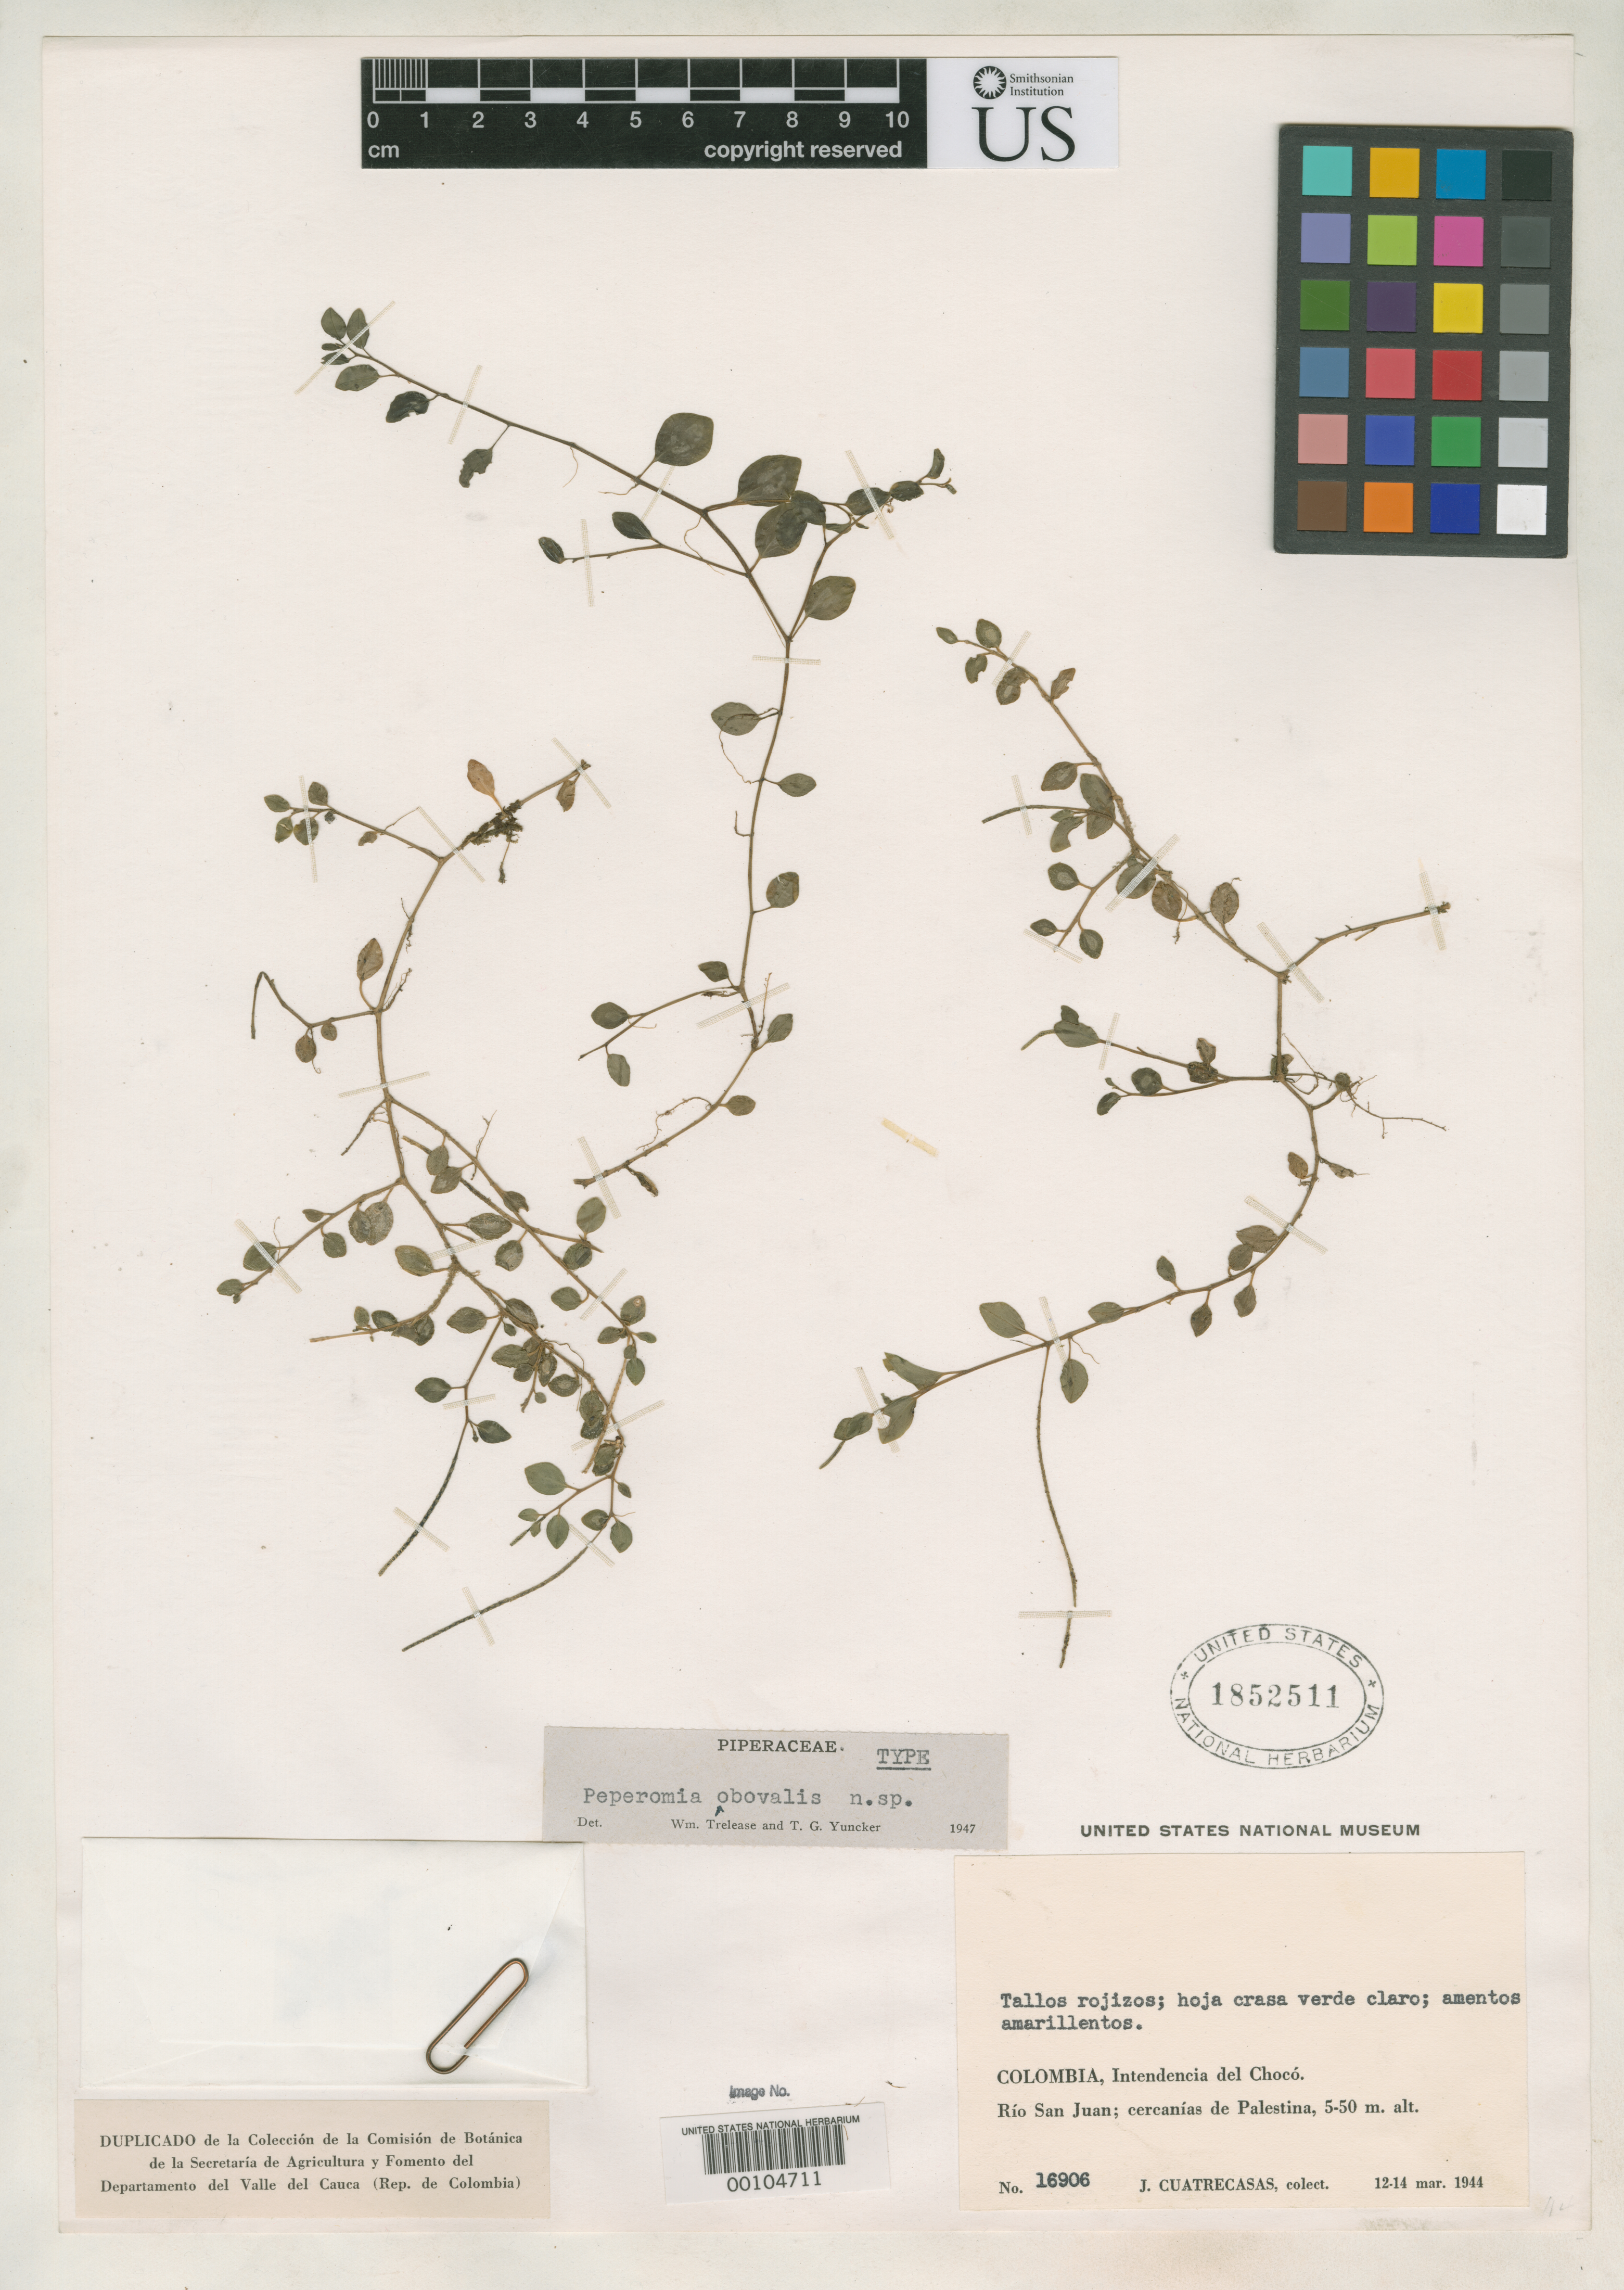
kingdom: Plantae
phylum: Tracheophyta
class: Magnoliopsida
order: Piperales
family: Piperaceae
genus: Peperomia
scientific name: Peperomia obovalis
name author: Trel. & Yunck.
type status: Holotype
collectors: J. Cuatrecasas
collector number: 16906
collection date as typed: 12 Mar 1944 to 14 Mar 1944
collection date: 1944-03-12/1944-03-14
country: Colombia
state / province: Chocó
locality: Rio San Junan, vicinity of Palestina.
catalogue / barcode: US 1852511